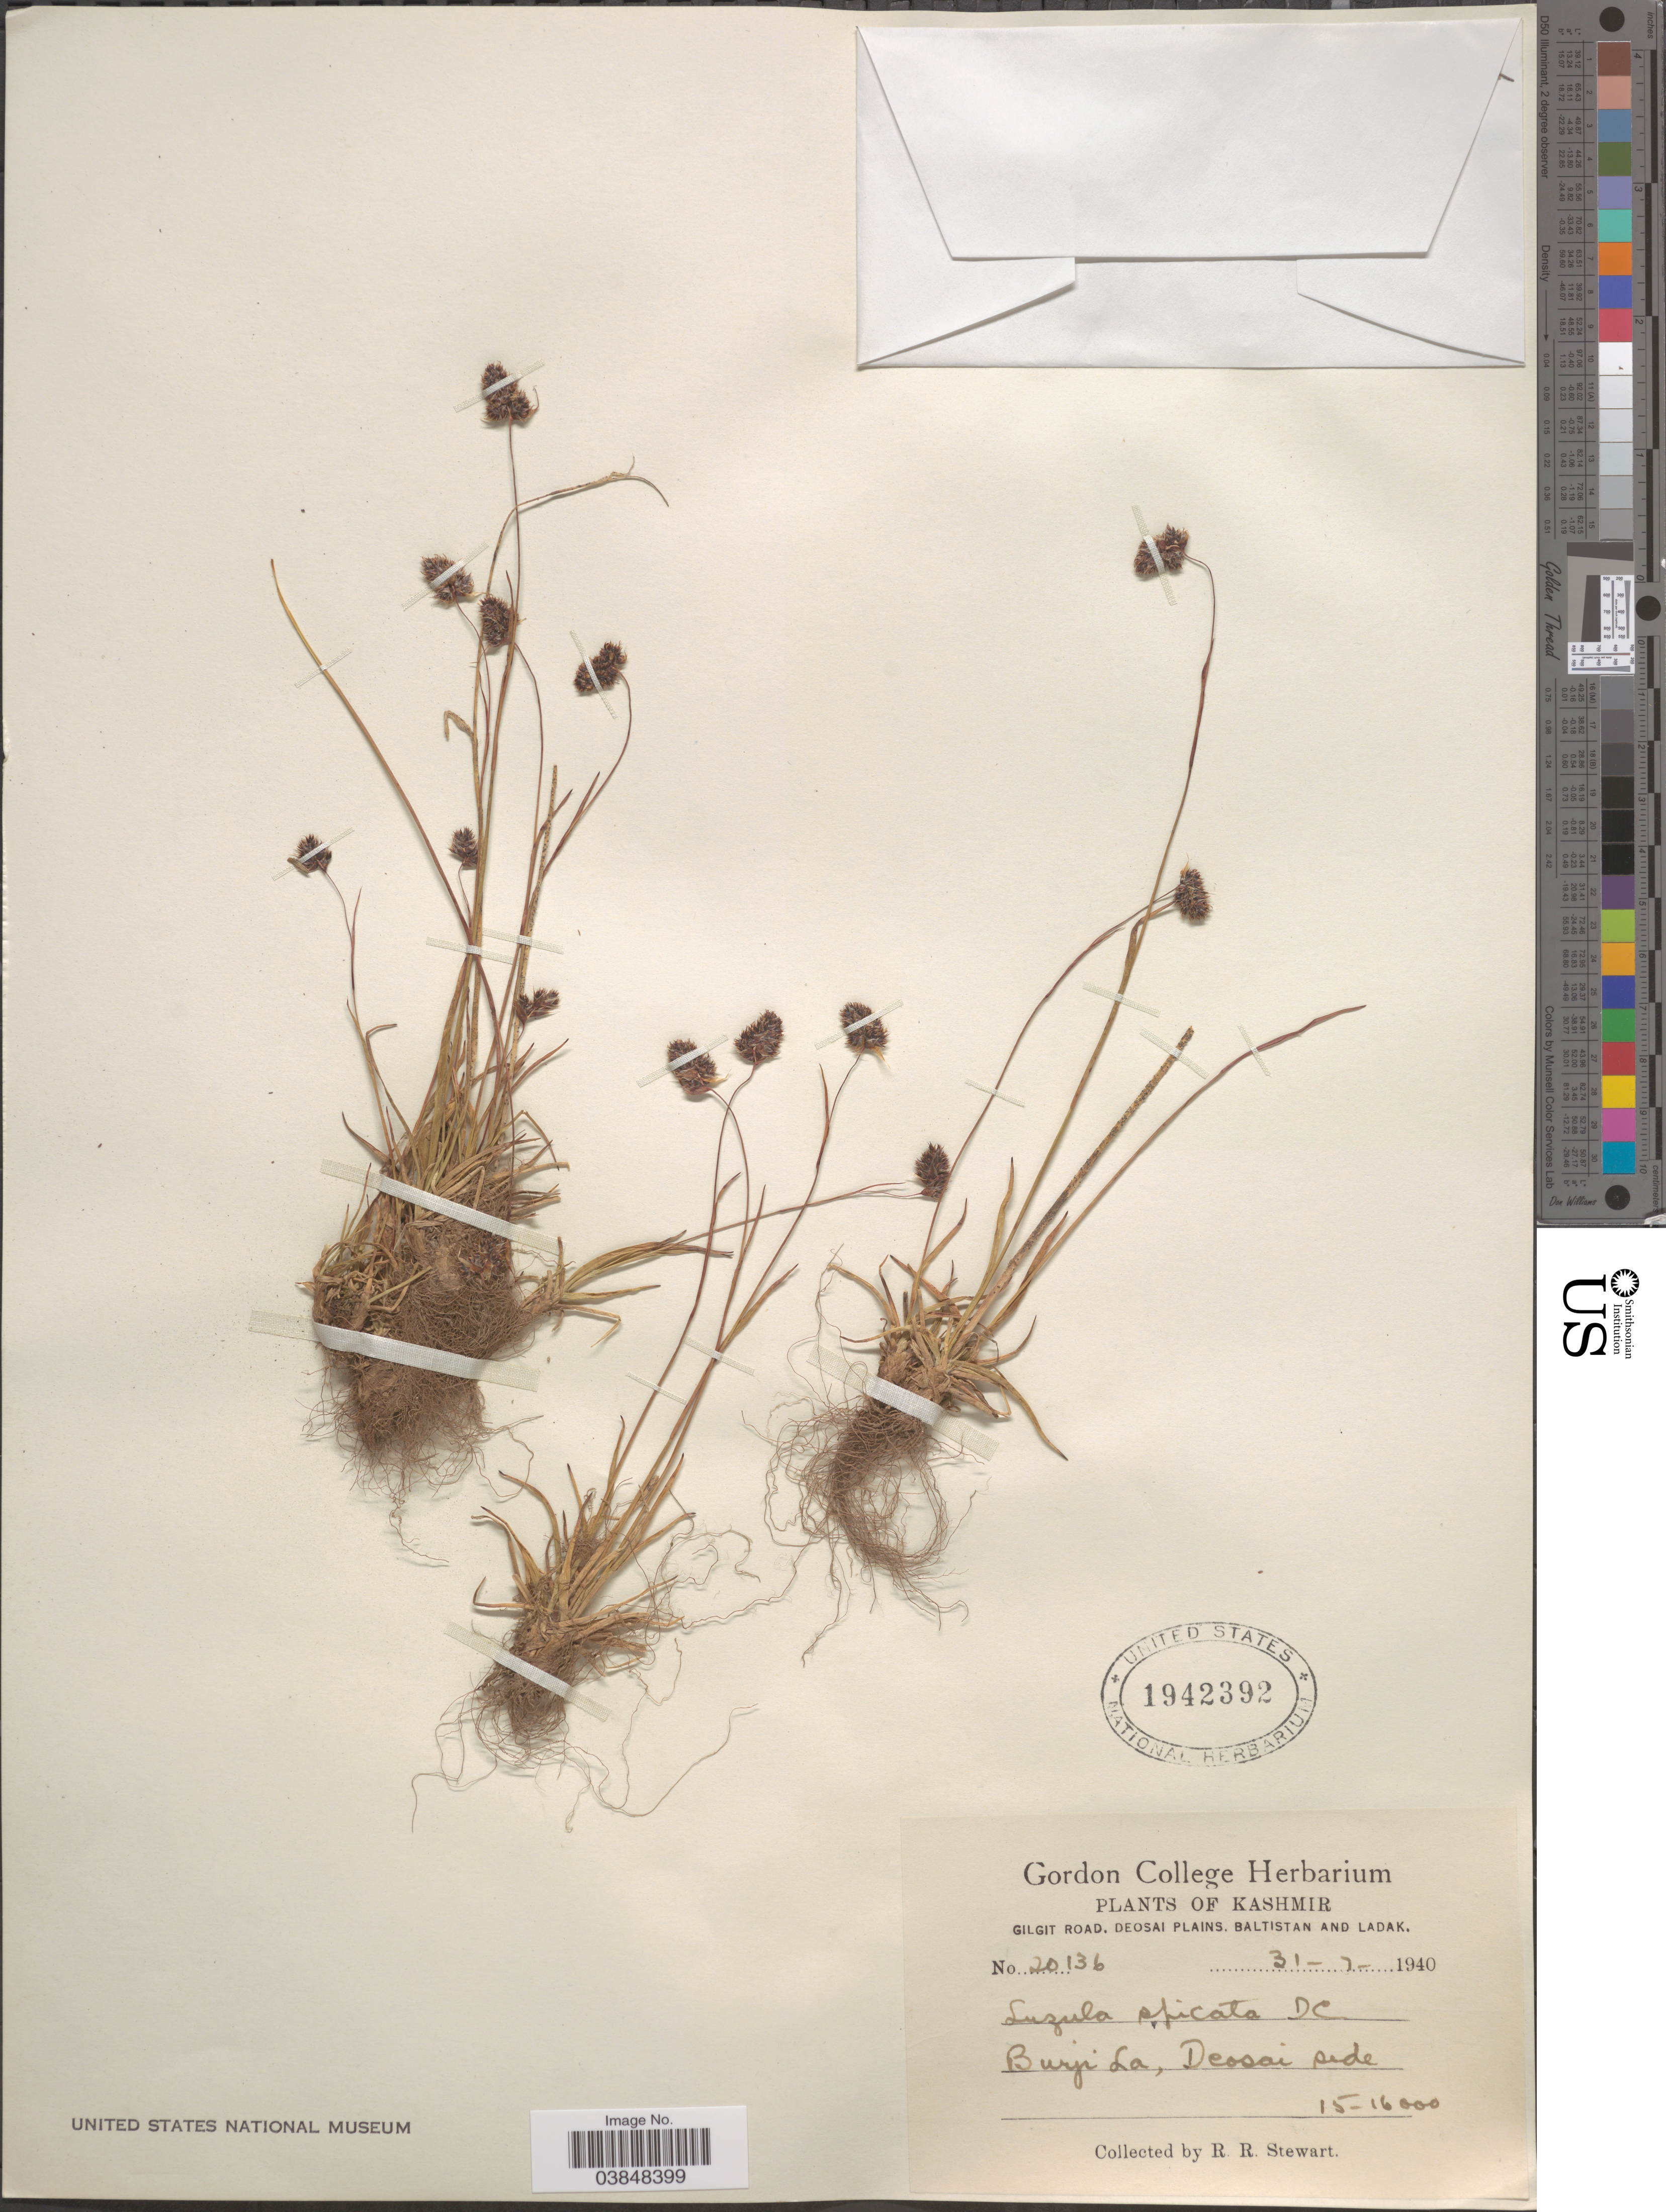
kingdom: Plantae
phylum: Tracheophyta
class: Liliopsida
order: Poales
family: Juncaceae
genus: Luzula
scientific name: Luzula spicata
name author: (L.) DC.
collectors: R. Stewart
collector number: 20136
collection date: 1940-07-31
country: Pakistan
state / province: Gilgit-Baltistan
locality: Kashmir. Gilgit Road, Deosai Plains, Baltistan and Ladak, Burji La, Deosai side.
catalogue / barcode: US 1942392